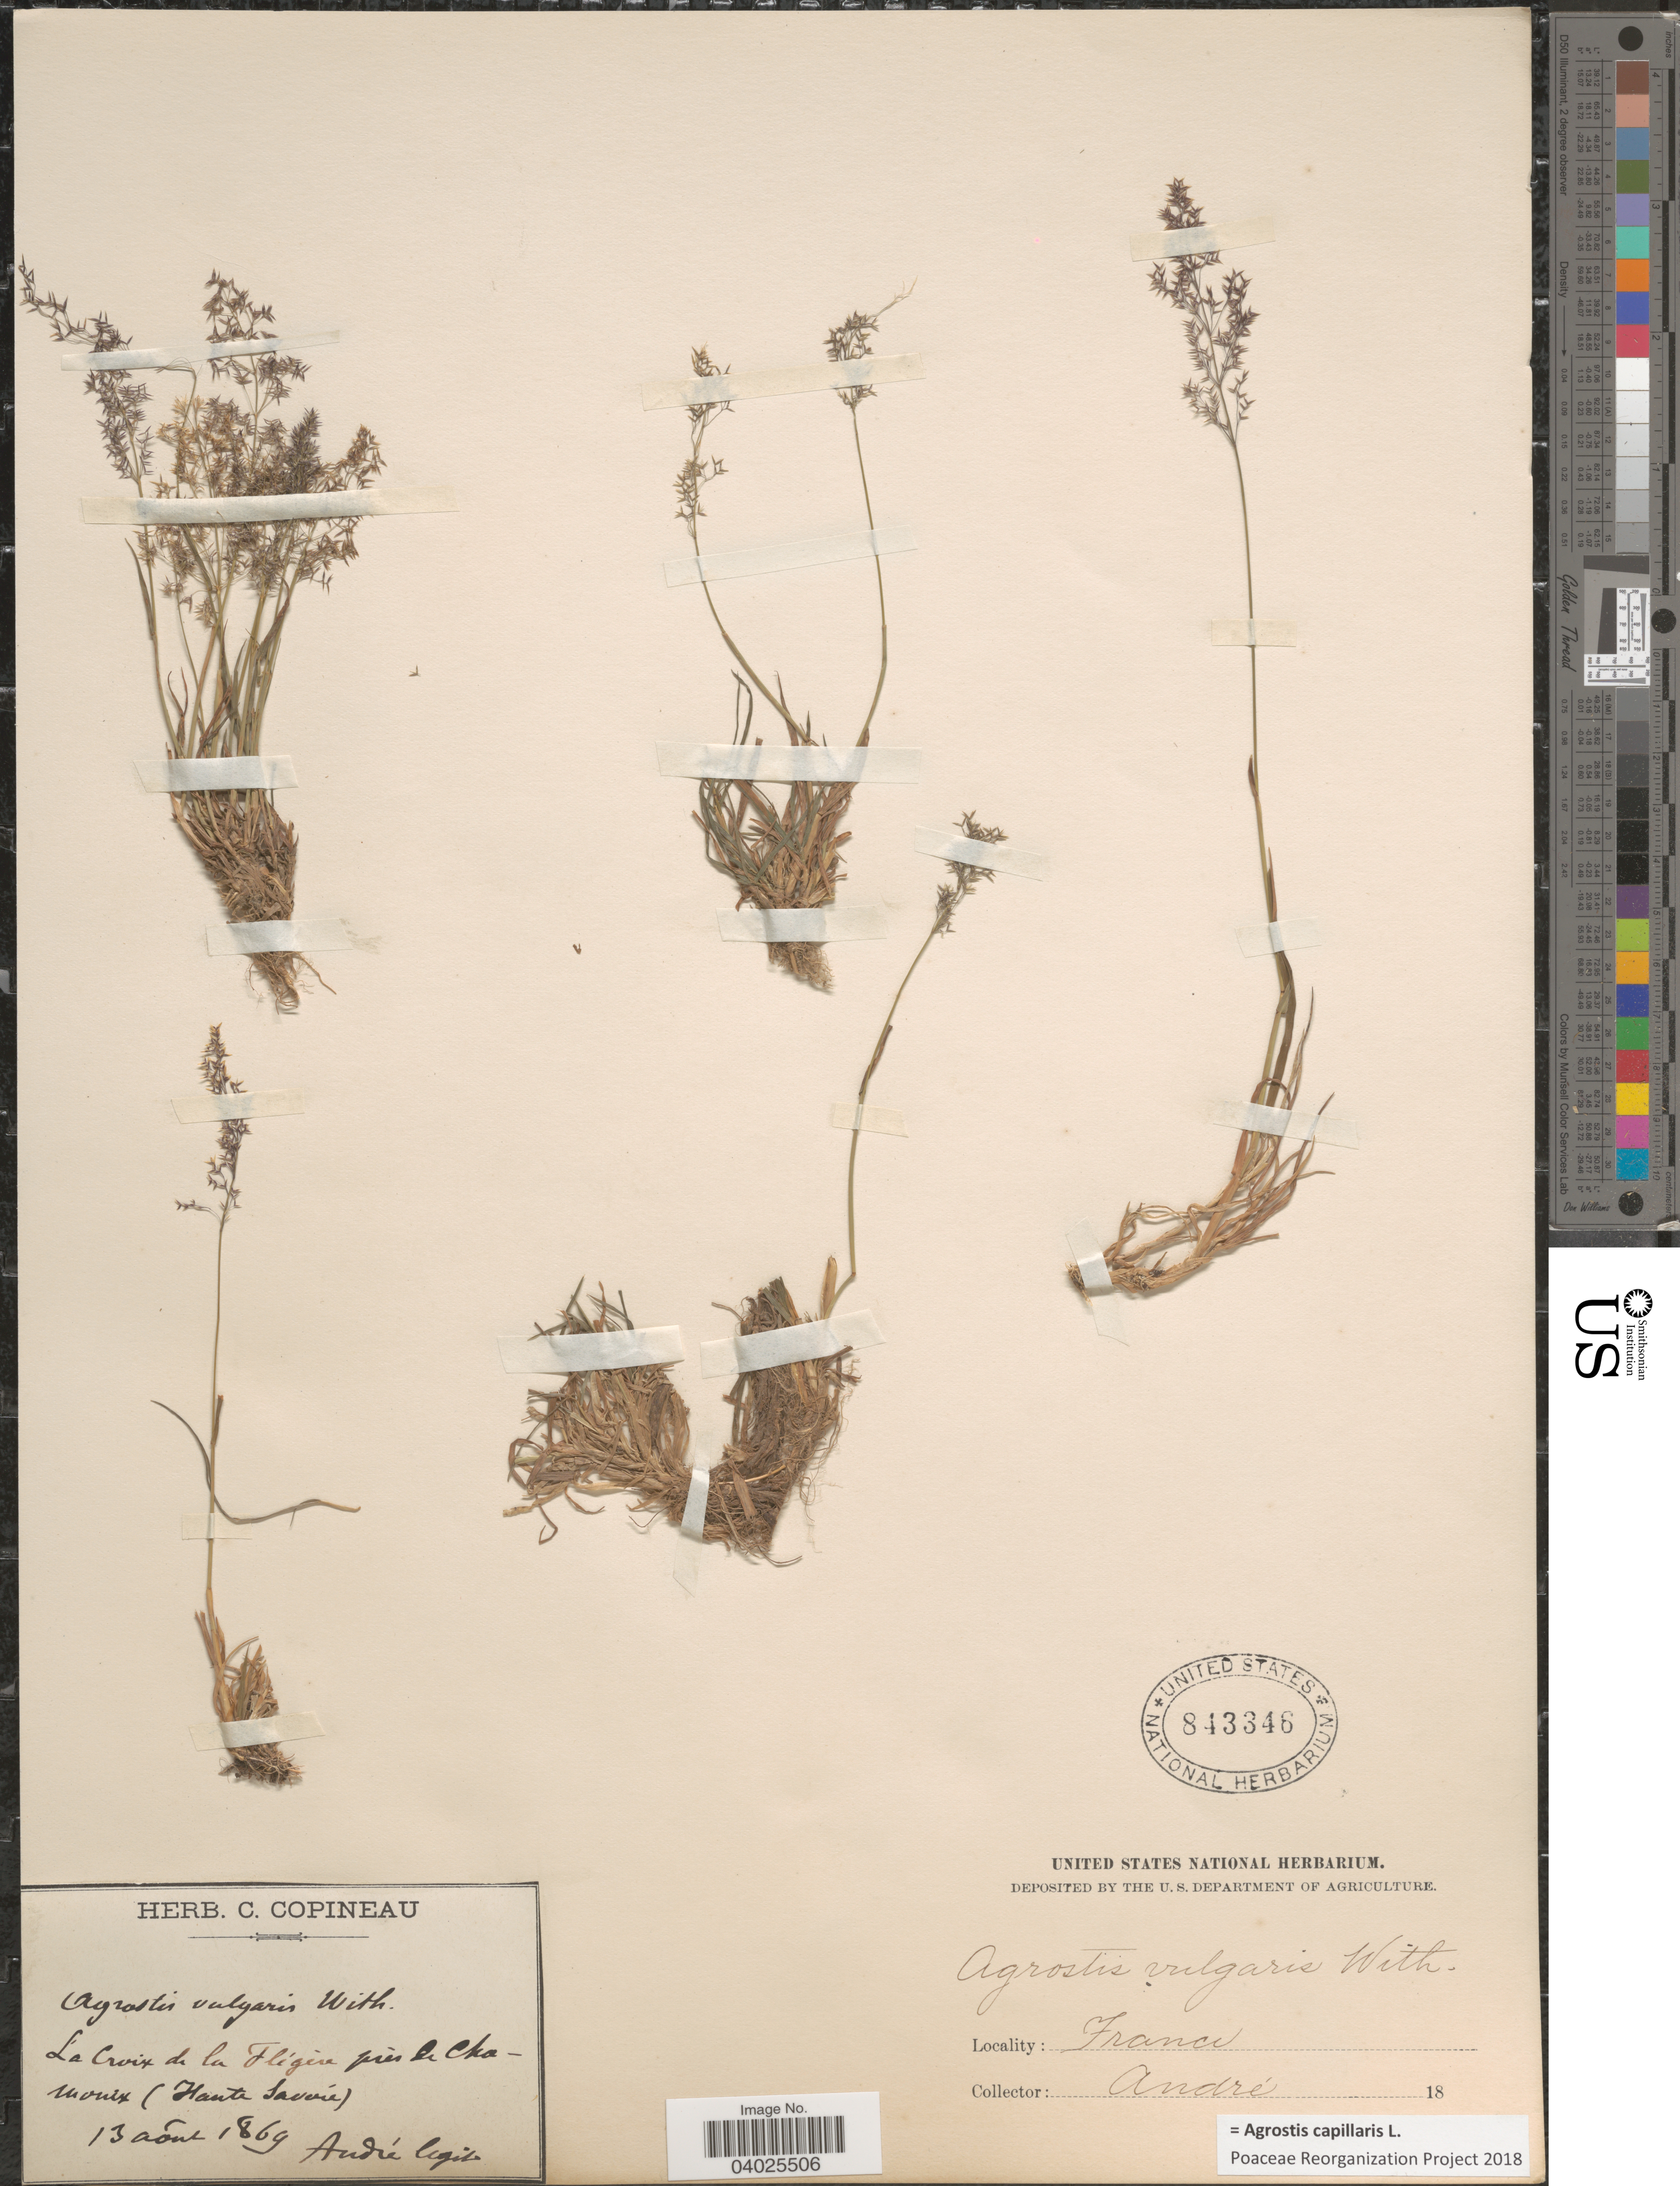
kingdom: Plantae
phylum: Tracheophyta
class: Liliopsida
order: Poales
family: Poaceae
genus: Agrostis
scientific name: Agrostis capillaris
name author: L.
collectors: André, --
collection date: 1869-08-13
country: France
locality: La Croix de la Flígére prés de Chamonix (Haute Savoie).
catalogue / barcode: US 843346